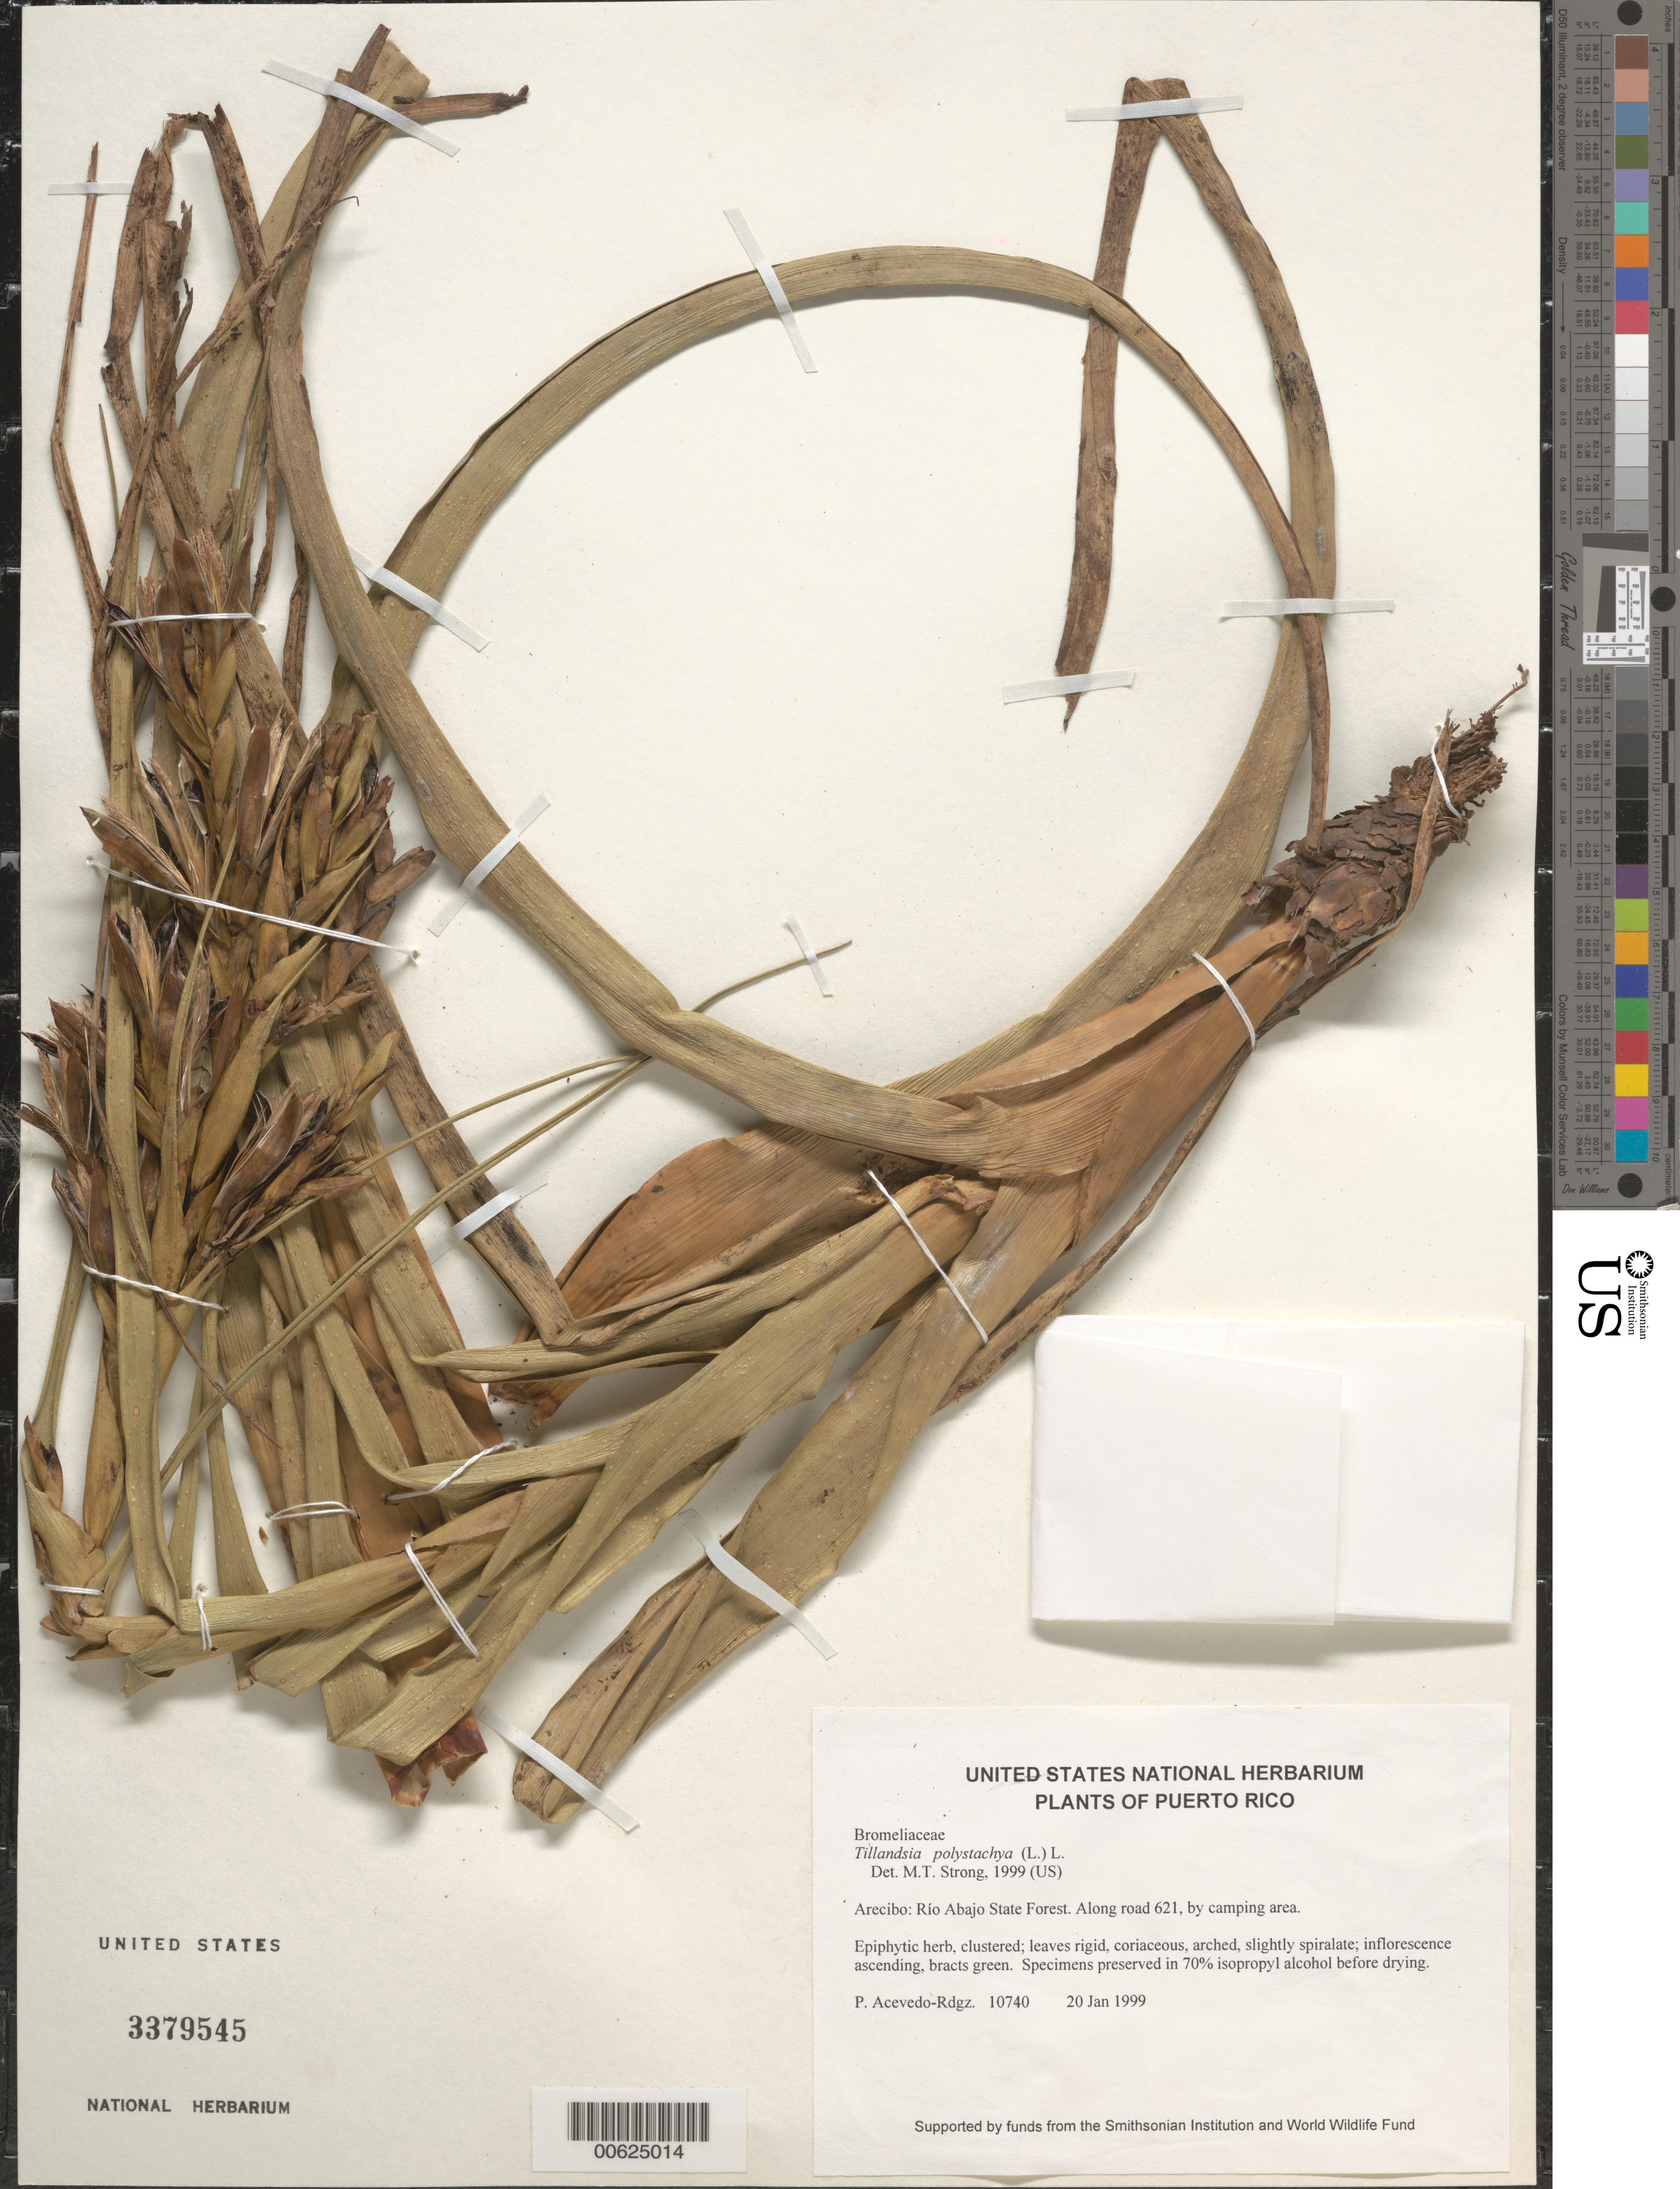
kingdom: Plantae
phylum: Tracheophyta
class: Liliopsida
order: Poales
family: Bromeliaceae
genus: Tillandsia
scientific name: Tillandsia polystachia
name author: (L.) L.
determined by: Strong, M. T., (US), Smithsonian Institution - National Museum of Natural History (UNITED STATES)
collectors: P. Acevedo-Rodr.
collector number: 10740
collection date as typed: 20 Jan 1999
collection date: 1999-01-20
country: Puerto Rico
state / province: Arecibo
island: Puerto Rico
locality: Arecibo; Río Abajo State Forest. Along road 621, by camping area.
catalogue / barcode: US 3379545